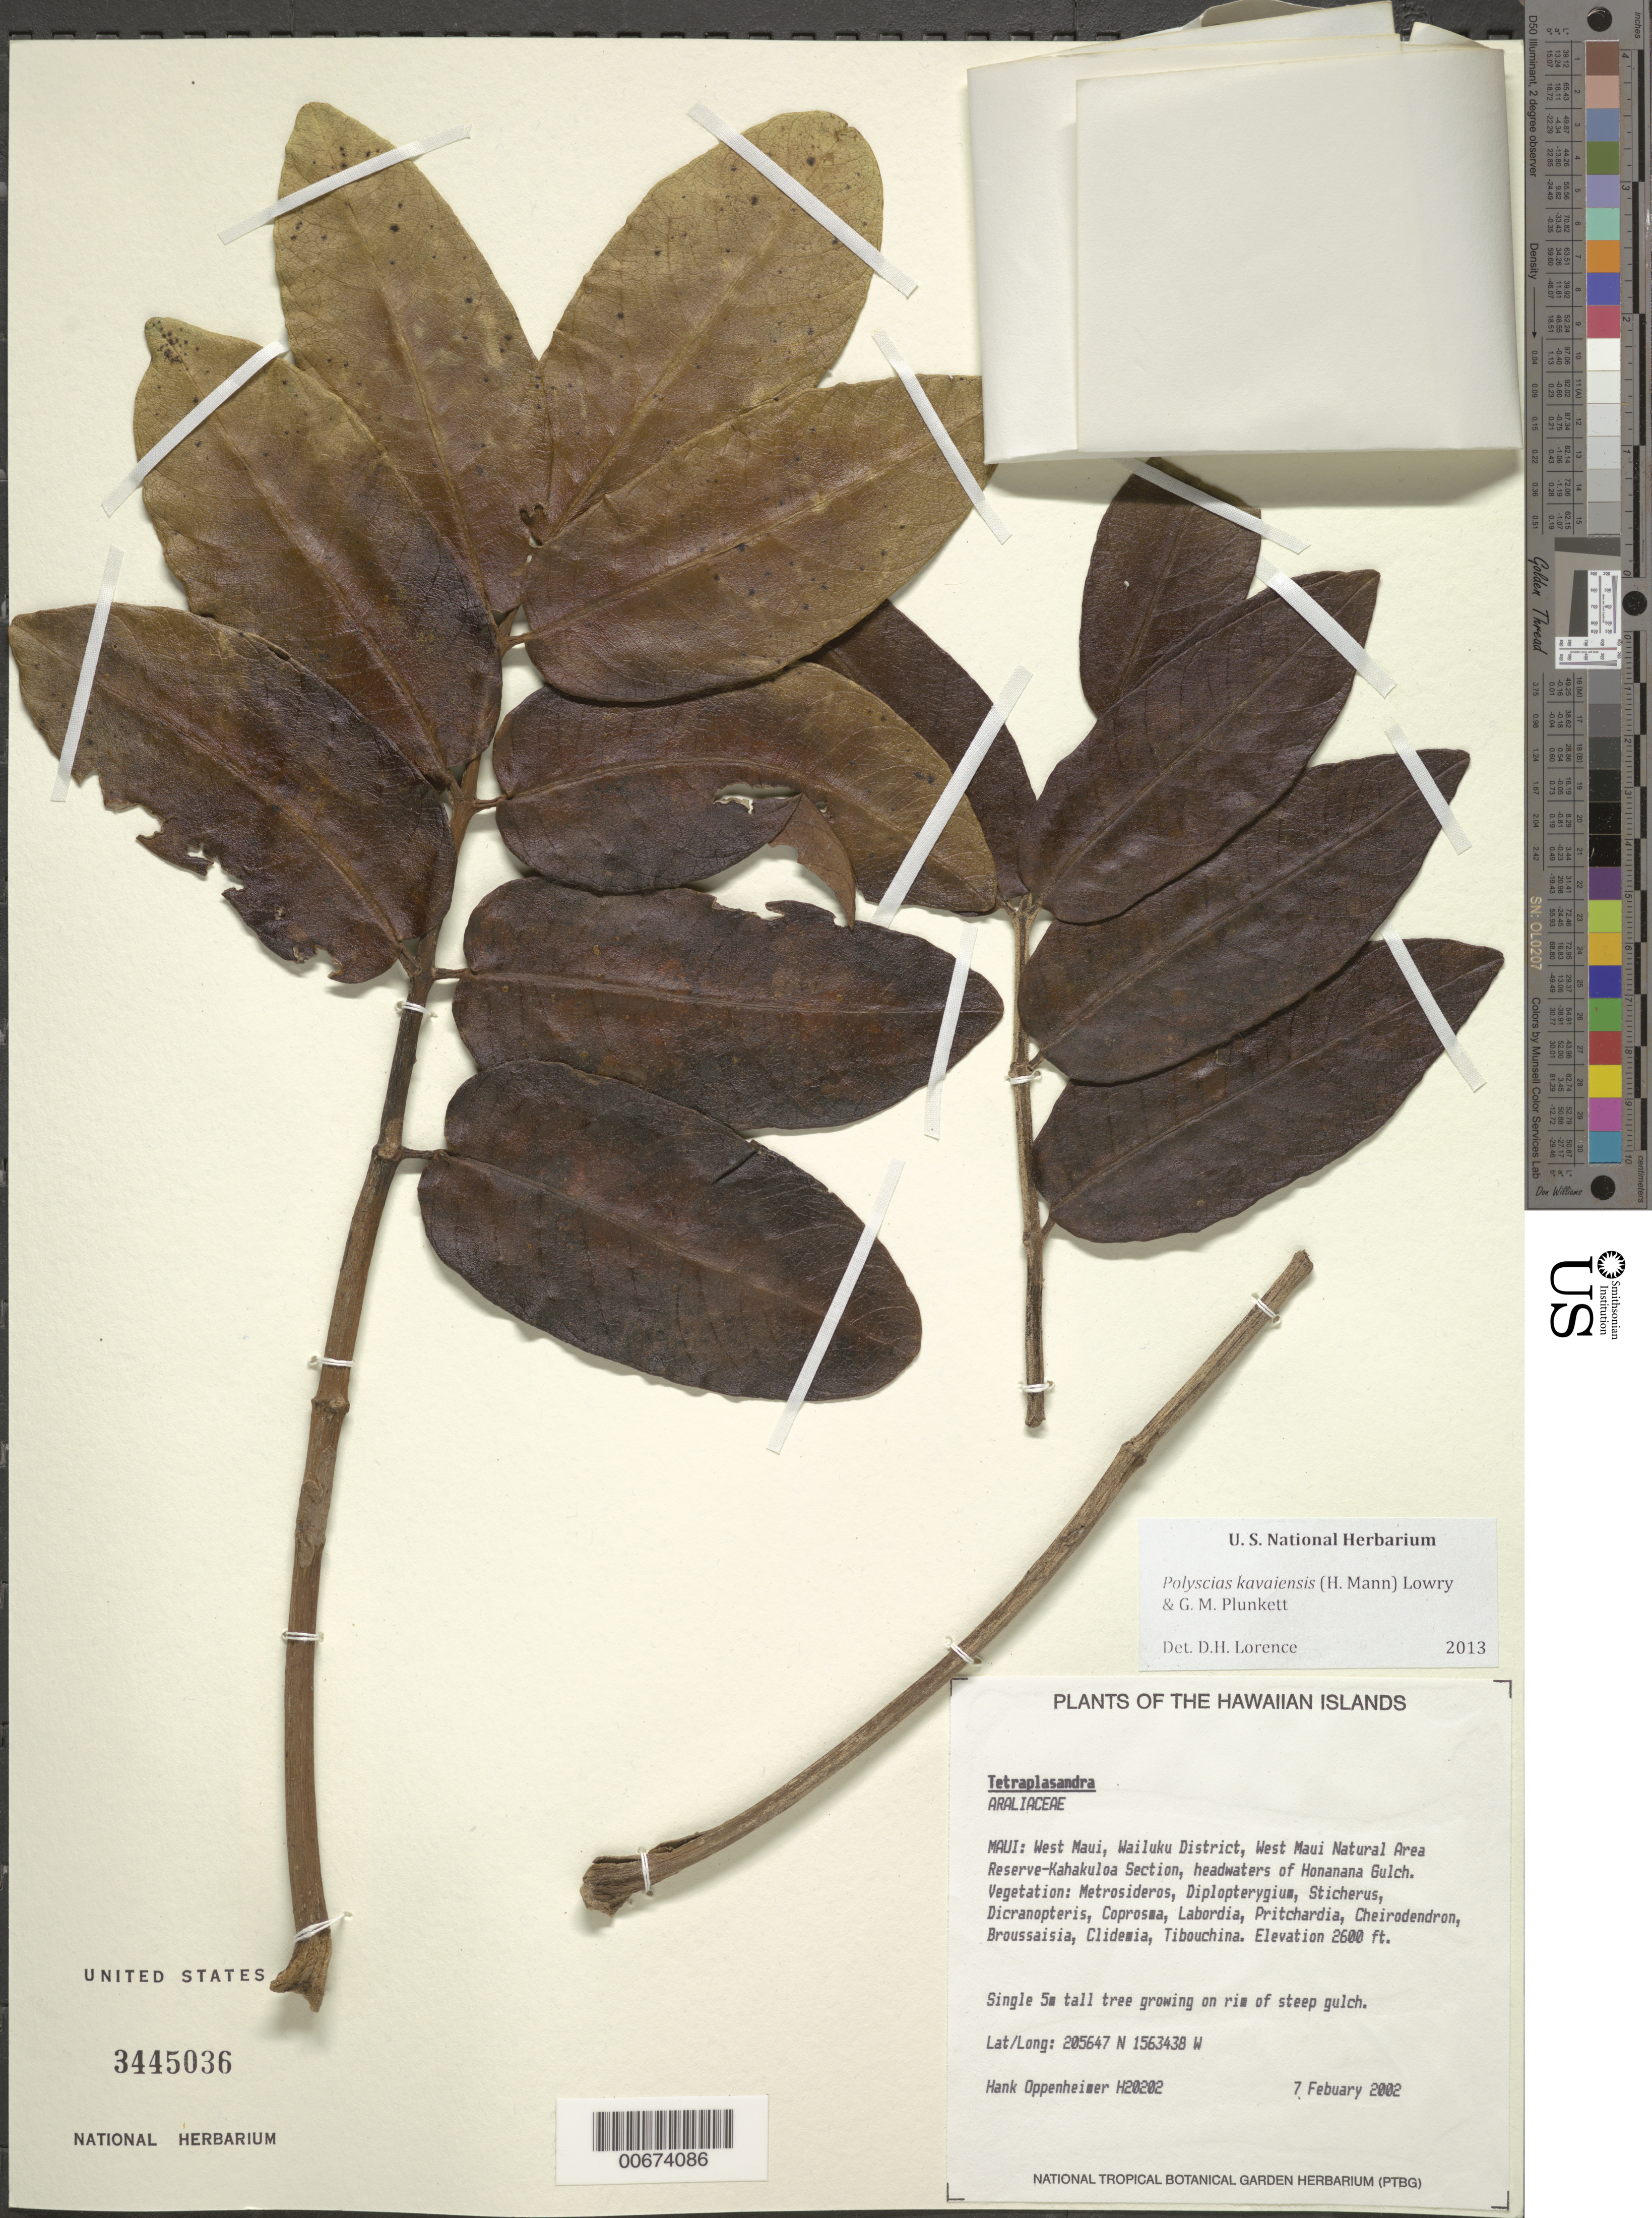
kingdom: Plantae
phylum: Tracheophyta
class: Magnoliopsida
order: Apiales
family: Araliaceae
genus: Polyscias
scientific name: Polyscias kavaiensis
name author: (H. Mann) Lowry & G. M. Plunkett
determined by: Lorence, David H., (PTBG), National Tropical Botanical Garden (UNITED STATES)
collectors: H. L. Oppenheimer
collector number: H20202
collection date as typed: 7 Feb 2002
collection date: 2002-02-07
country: United States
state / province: Hawaii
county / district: Maui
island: Maui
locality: W Maui, Wailuku District, W Maui Natural Area Reserve-Kahakuloa Section, headwaters of Honanana Gulch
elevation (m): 792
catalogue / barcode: US 3445036